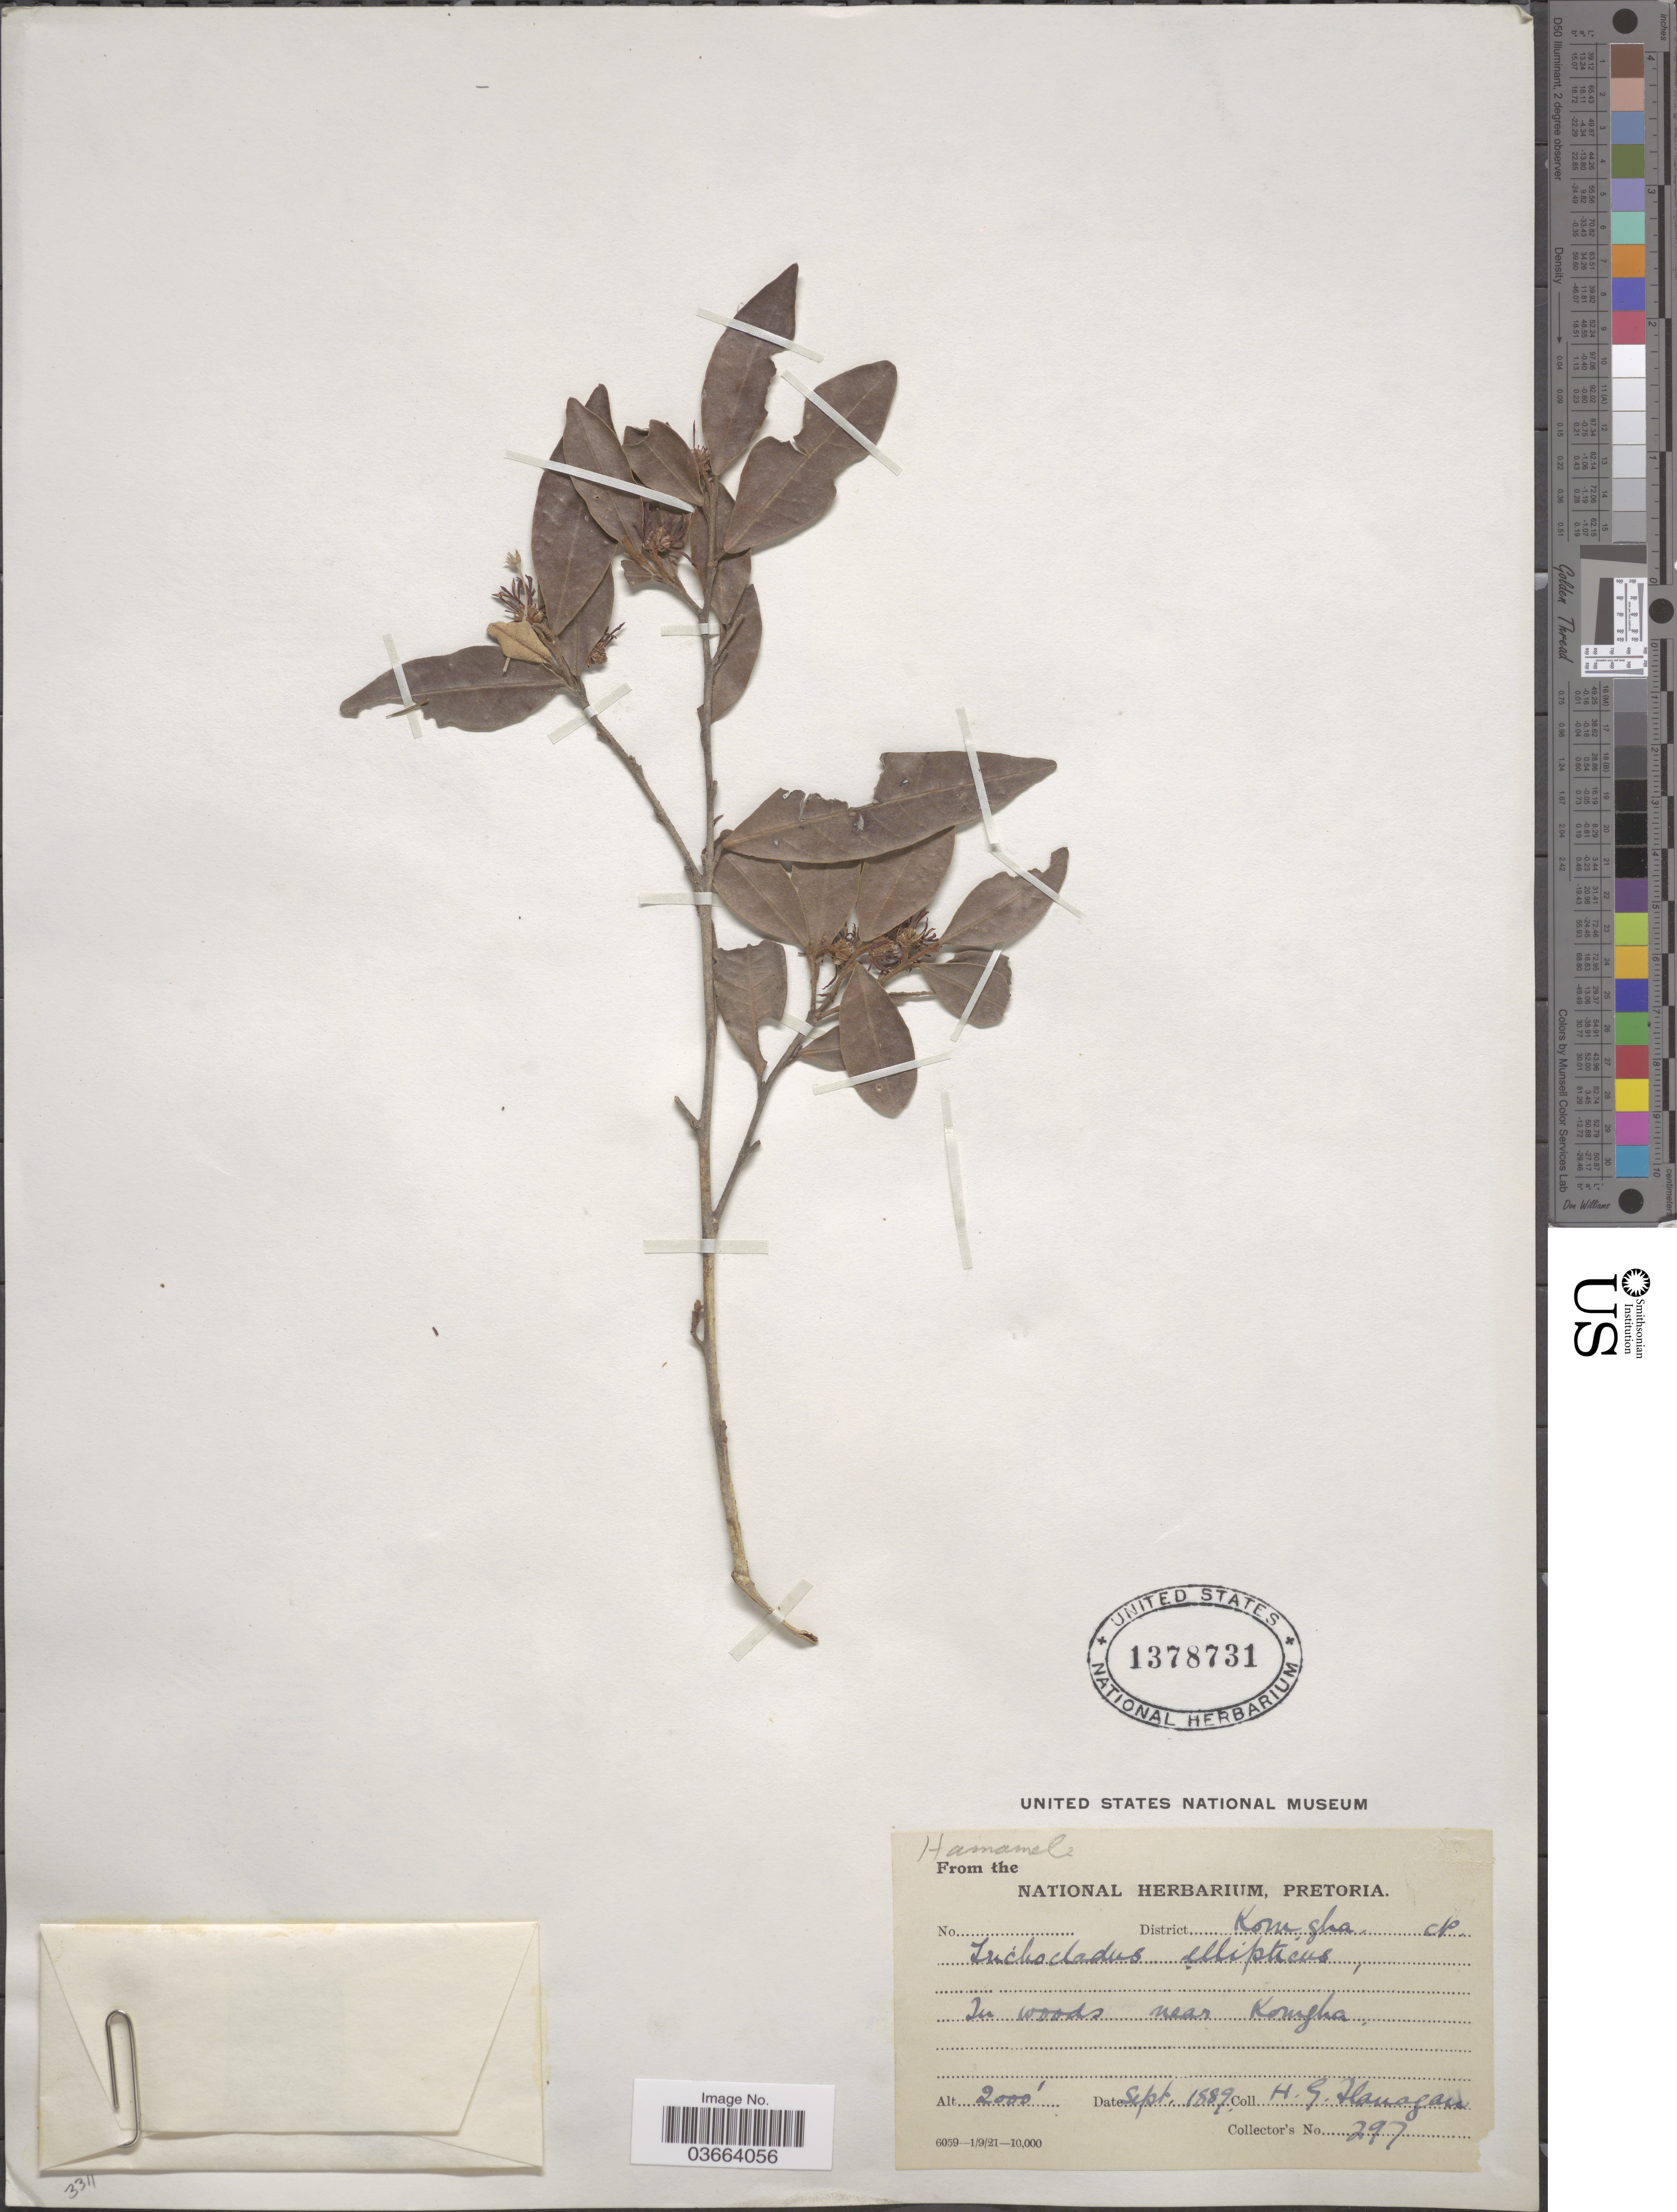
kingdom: Plantae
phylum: Tracheophyta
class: Magnoliopsida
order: Saxifragales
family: Hamamelidaceae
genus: Trichocladus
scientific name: Trichocladus ellipticus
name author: Eckl. & Zeyh. ex Sond.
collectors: H. Hanagan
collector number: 297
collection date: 1889-09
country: South Africa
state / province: Eastern Cape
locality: District Komgha. In woods near Komgha.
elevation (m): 610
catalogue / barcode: US 1378731